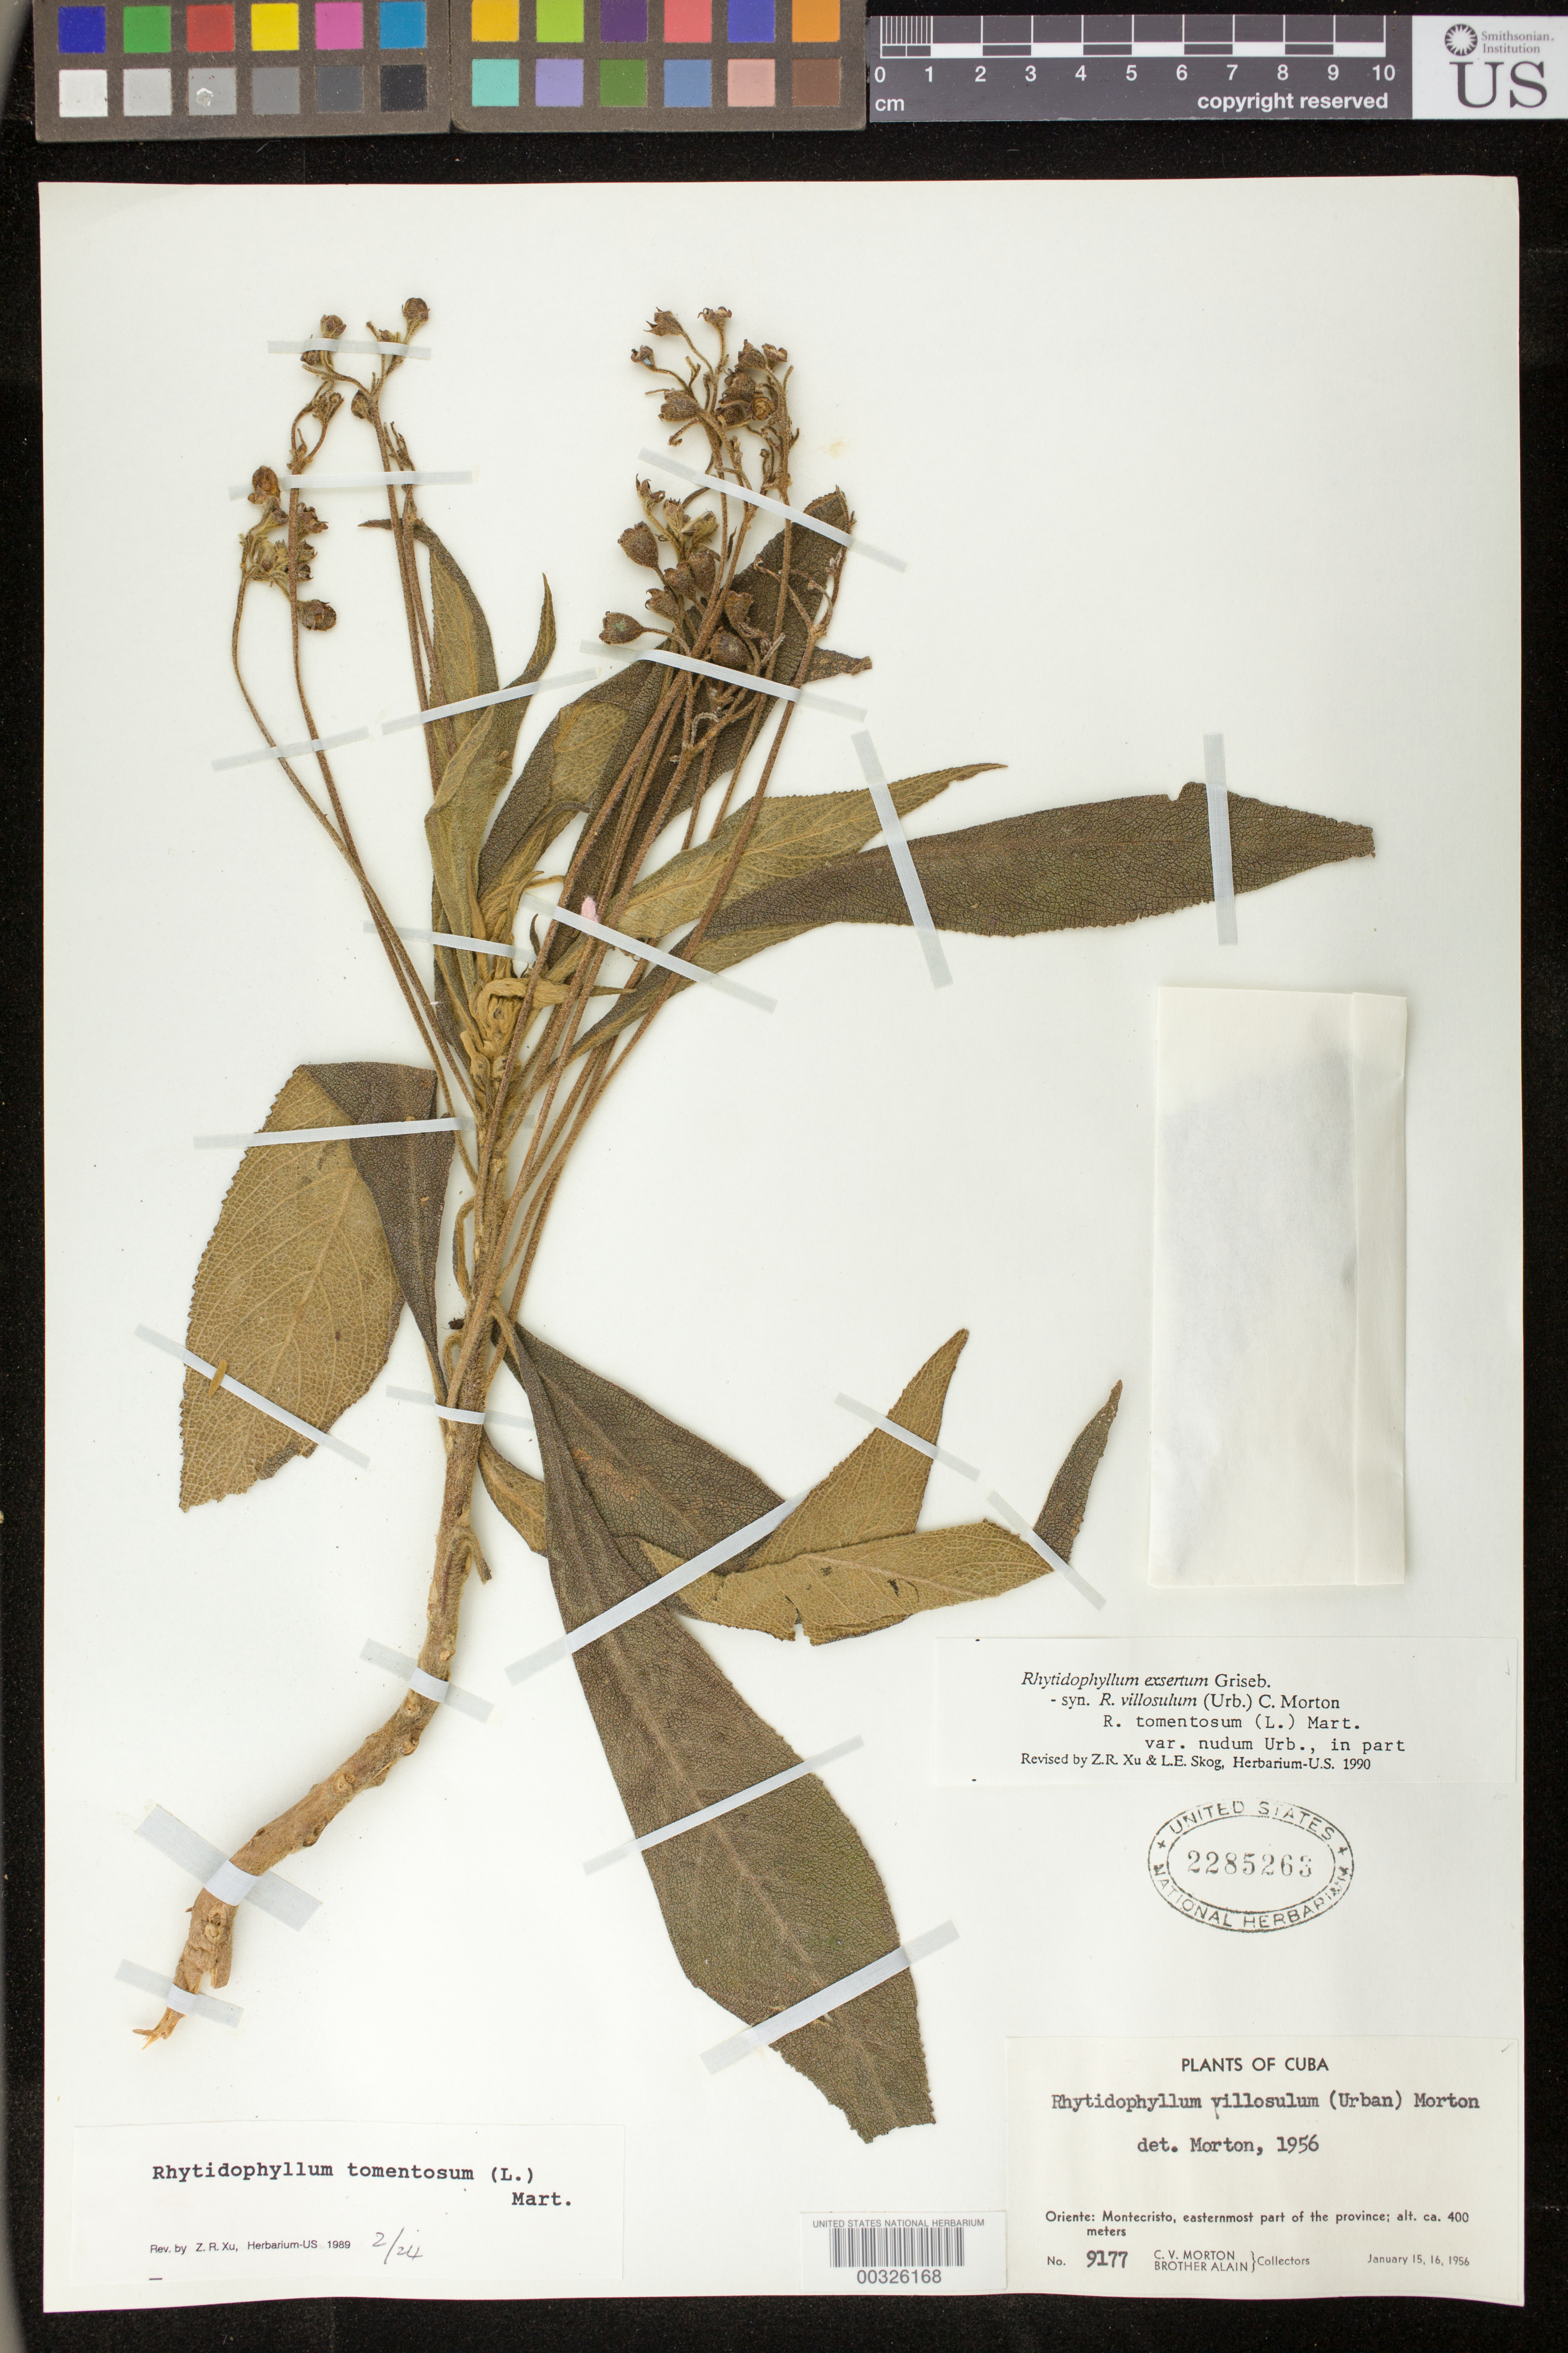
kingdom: Plantae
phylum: Tracheophyta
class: Magnoliopsida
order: Lamiales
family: Gesneriaceae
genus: Rhytidophyllum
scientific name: Rhytidophyllum exsertum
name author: Griseb.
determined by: Skog, Laurence E.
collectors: C. V. Morton & A. H. Liogier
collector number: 9177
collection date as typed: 15-16 Jan 1956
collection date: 1956-01-15/1956-01-16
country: Cuba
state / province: Oriente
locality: Montecristo, easternmost part of the province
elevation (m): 400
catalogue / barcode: US 2285263